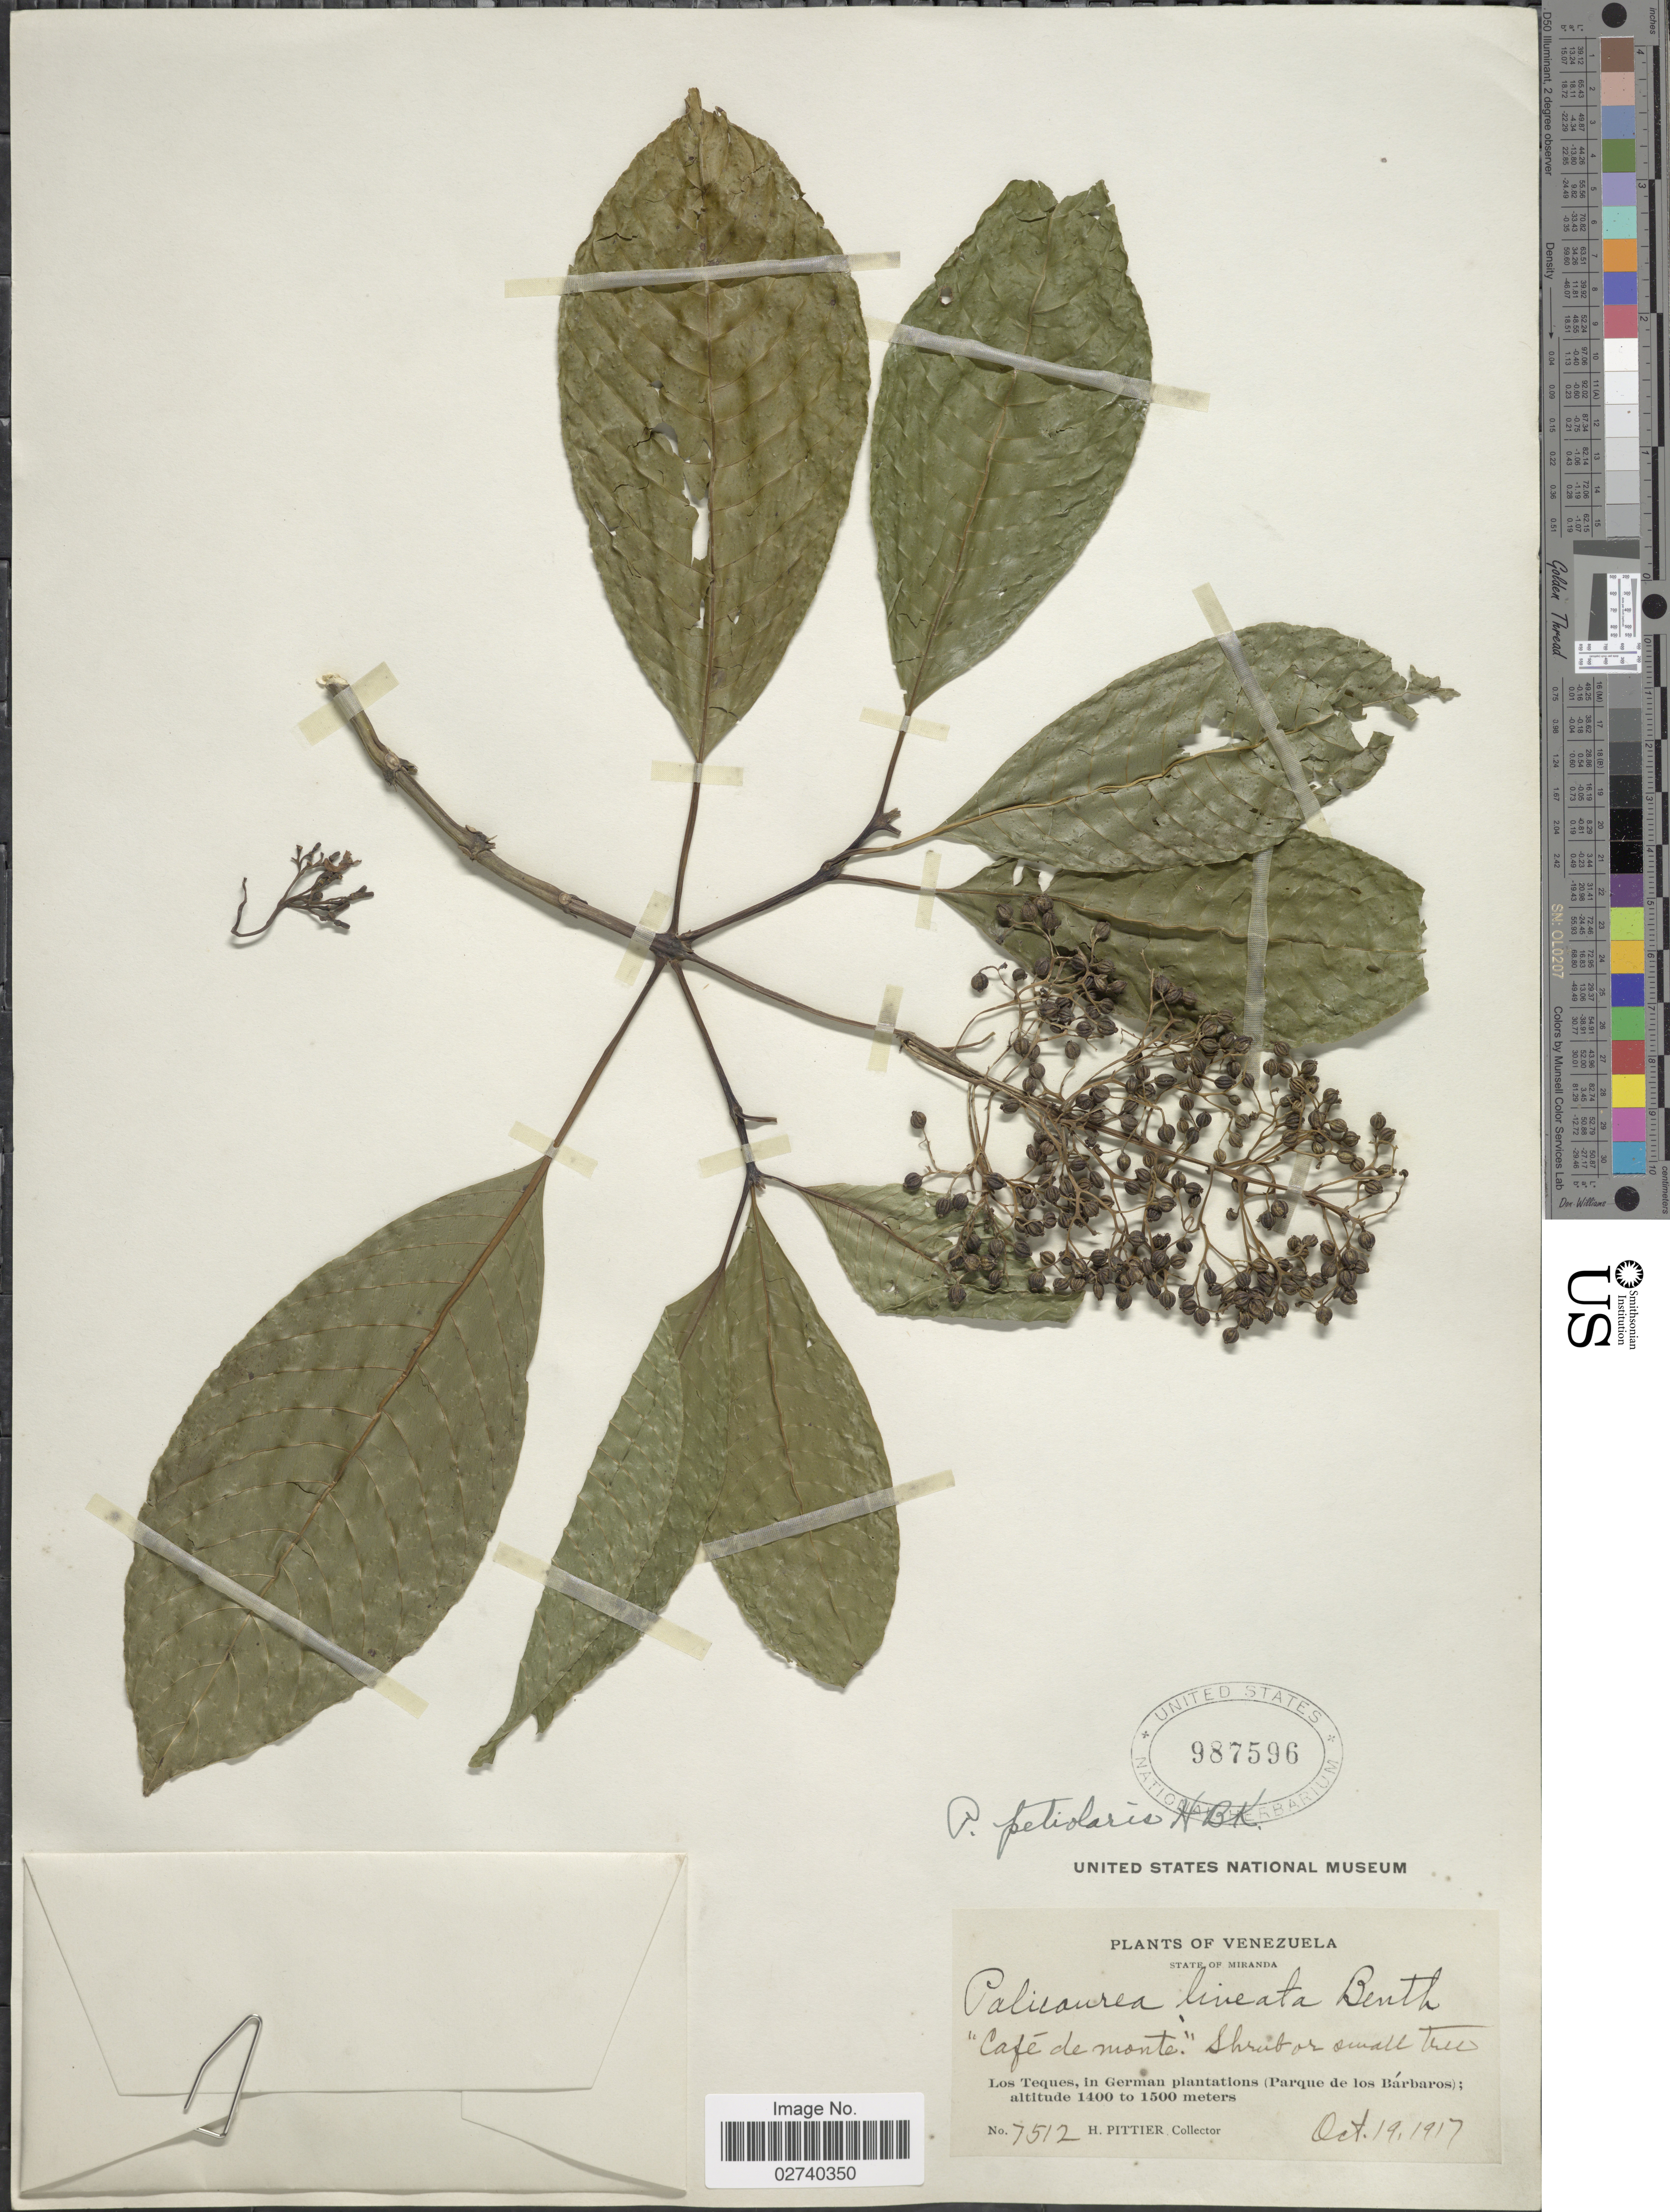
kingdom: Plantae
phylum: Tracheophyta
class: Magnoliopsida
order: Gentianales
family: Rubiaceae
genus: Palicourea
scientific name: Palicourea petiolaris Kunth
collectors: H. F. Pittier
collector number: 7512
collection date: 1917-10-19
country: Venezuela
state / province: Miranda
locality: Los Teques, in German plantations (Parque de los Bárbados).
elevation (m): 1400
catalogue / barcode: US 987596